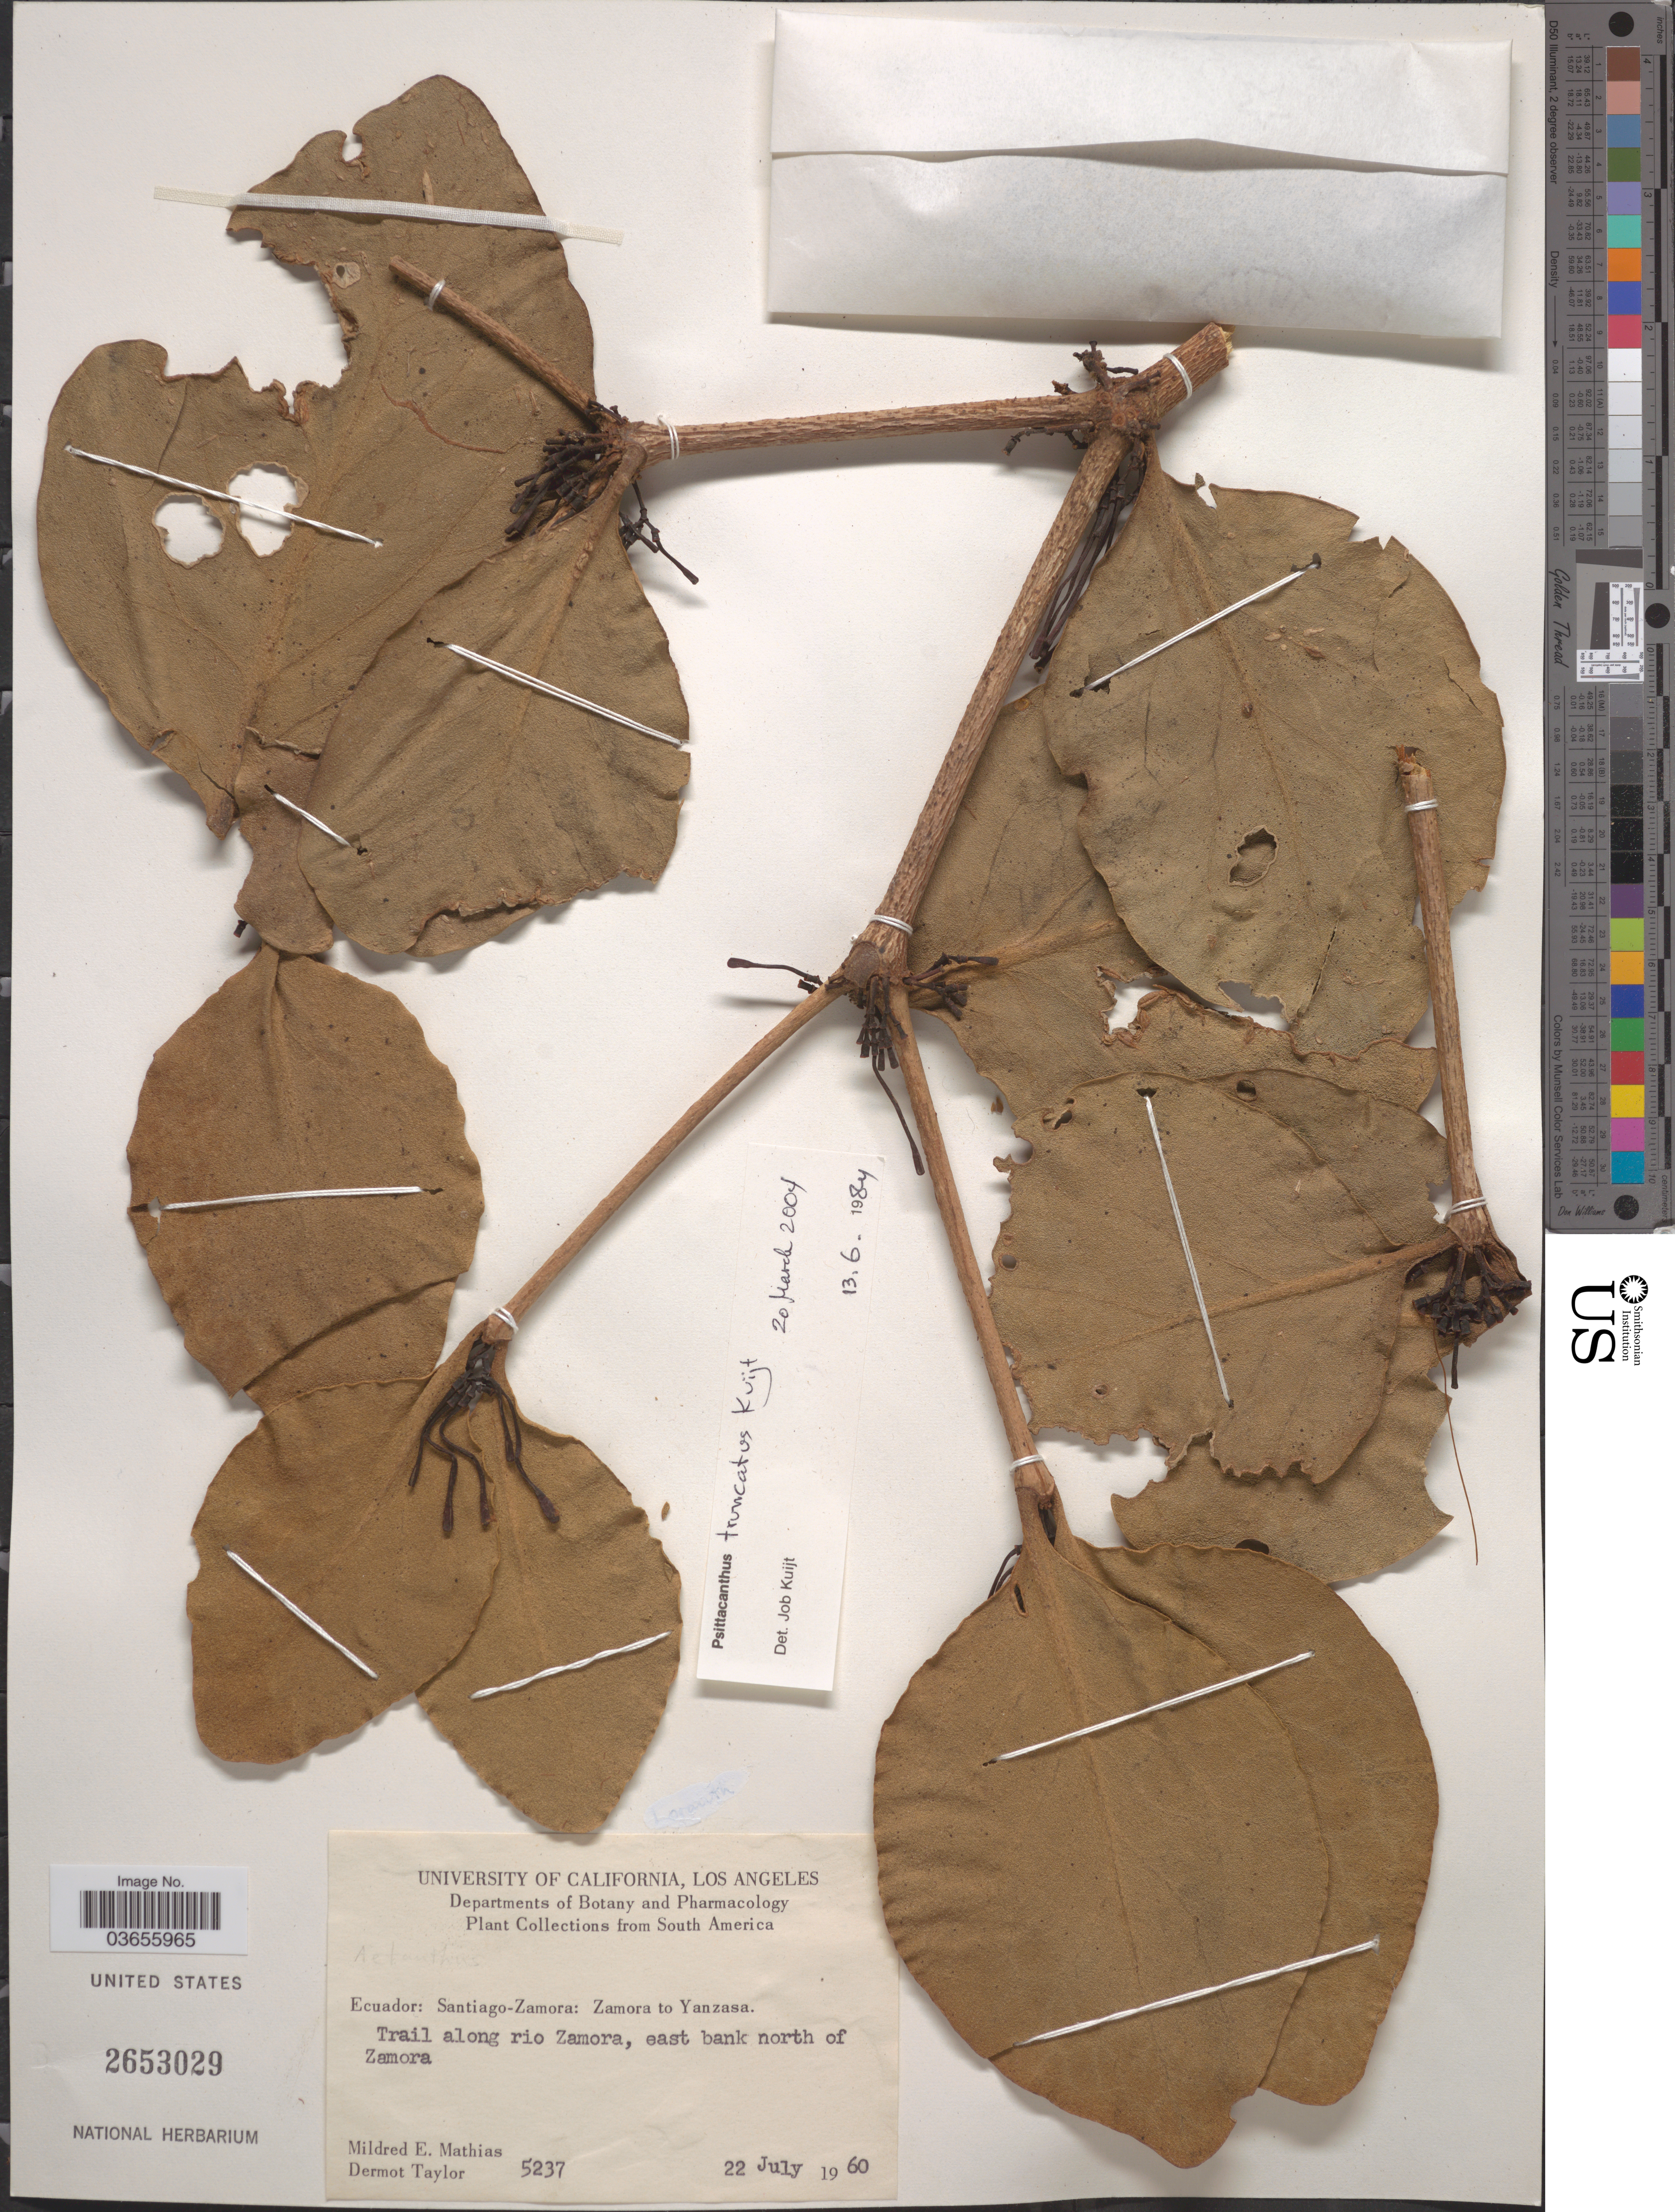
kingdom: Plantae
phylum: Tracheophyta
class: Magnoliopsida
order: Santalales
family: Loranthaceae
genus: Psittacanthus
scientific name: Psittacanthus truncatus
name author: Kuijt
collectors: M. E. Mathias & D. Taylor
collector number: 5237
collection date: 1960-07-22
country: Ecuador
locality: Santiago-Zamora: Zamora to Yanzasa. Trail along rio Zamora, east bank north of Zamora.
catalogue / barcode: US 2653029